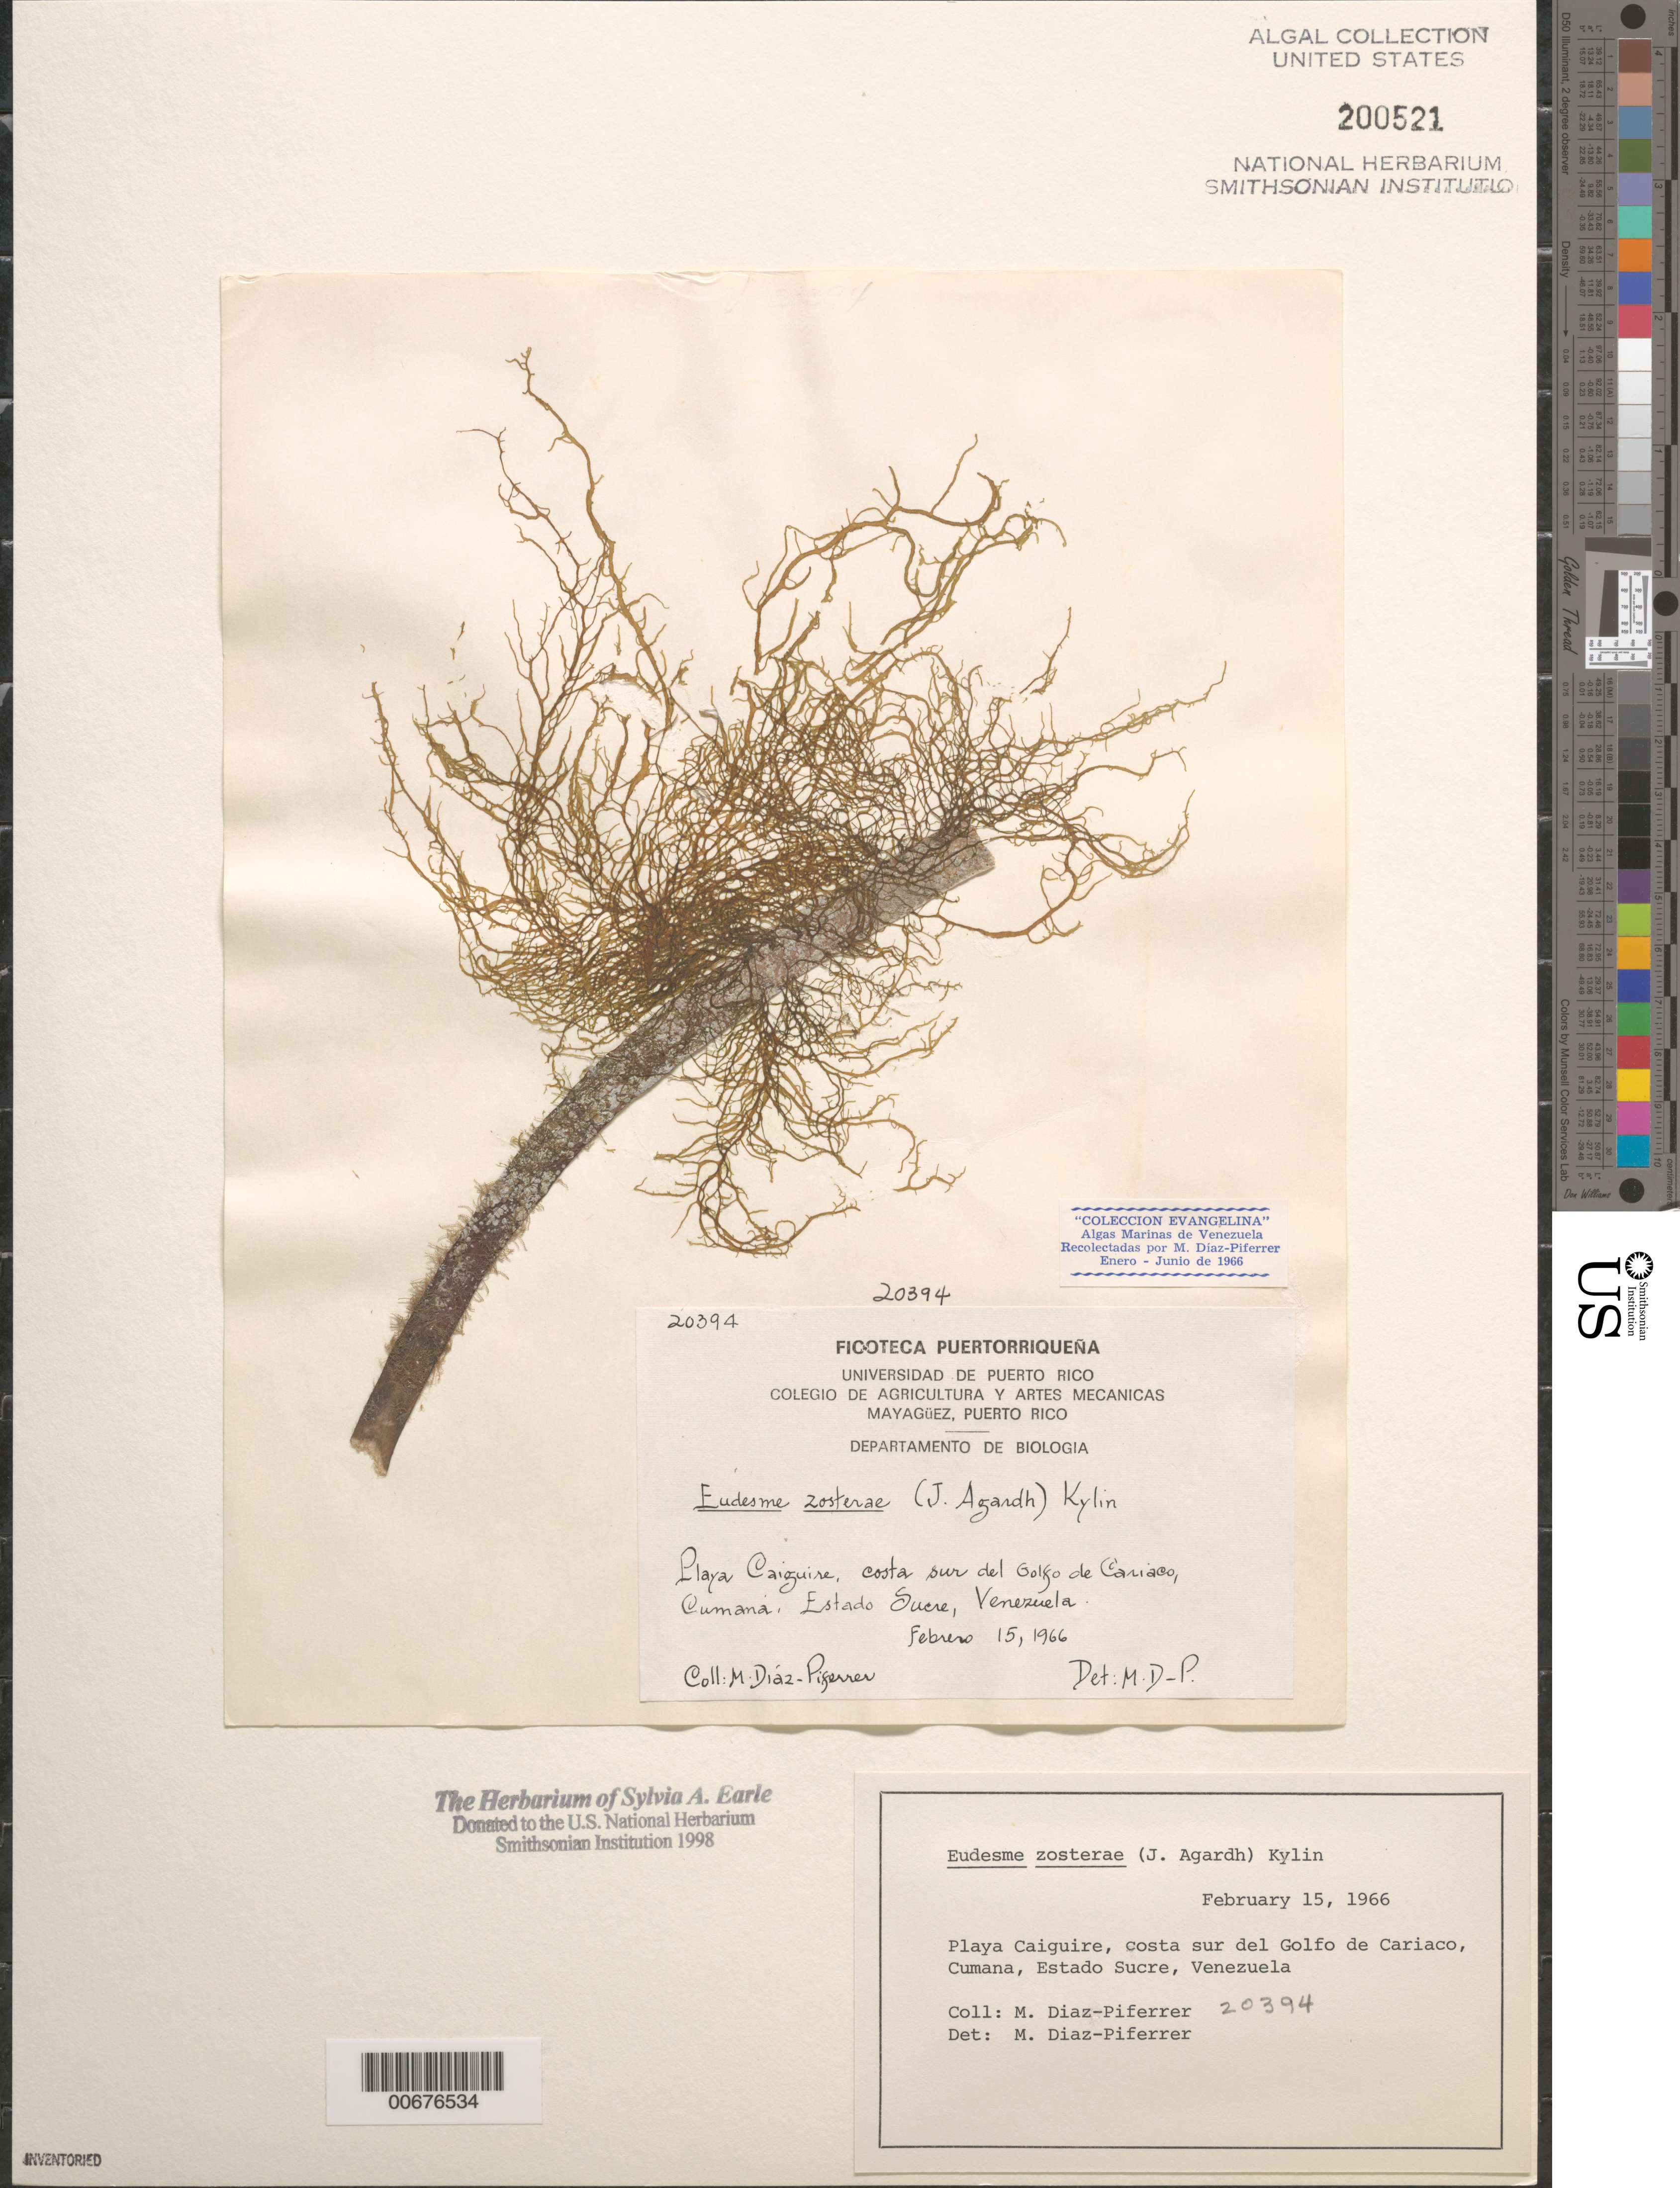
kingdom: Chromista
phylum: Ochrophyta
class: Phaeophyceae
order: Ectocarpales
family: Chordariaceae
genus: Cladosiphon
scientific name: Cladosiphon zosterae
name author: (J. Agardh) Kylin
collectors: M. Diaz-Piferrer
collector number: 20394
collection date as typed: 15 Feb 1966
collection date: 1966-02-15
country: Venezuela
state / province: Sucre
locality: Playa Caiguire, Golfo de Cariaco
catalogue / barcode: US 200521